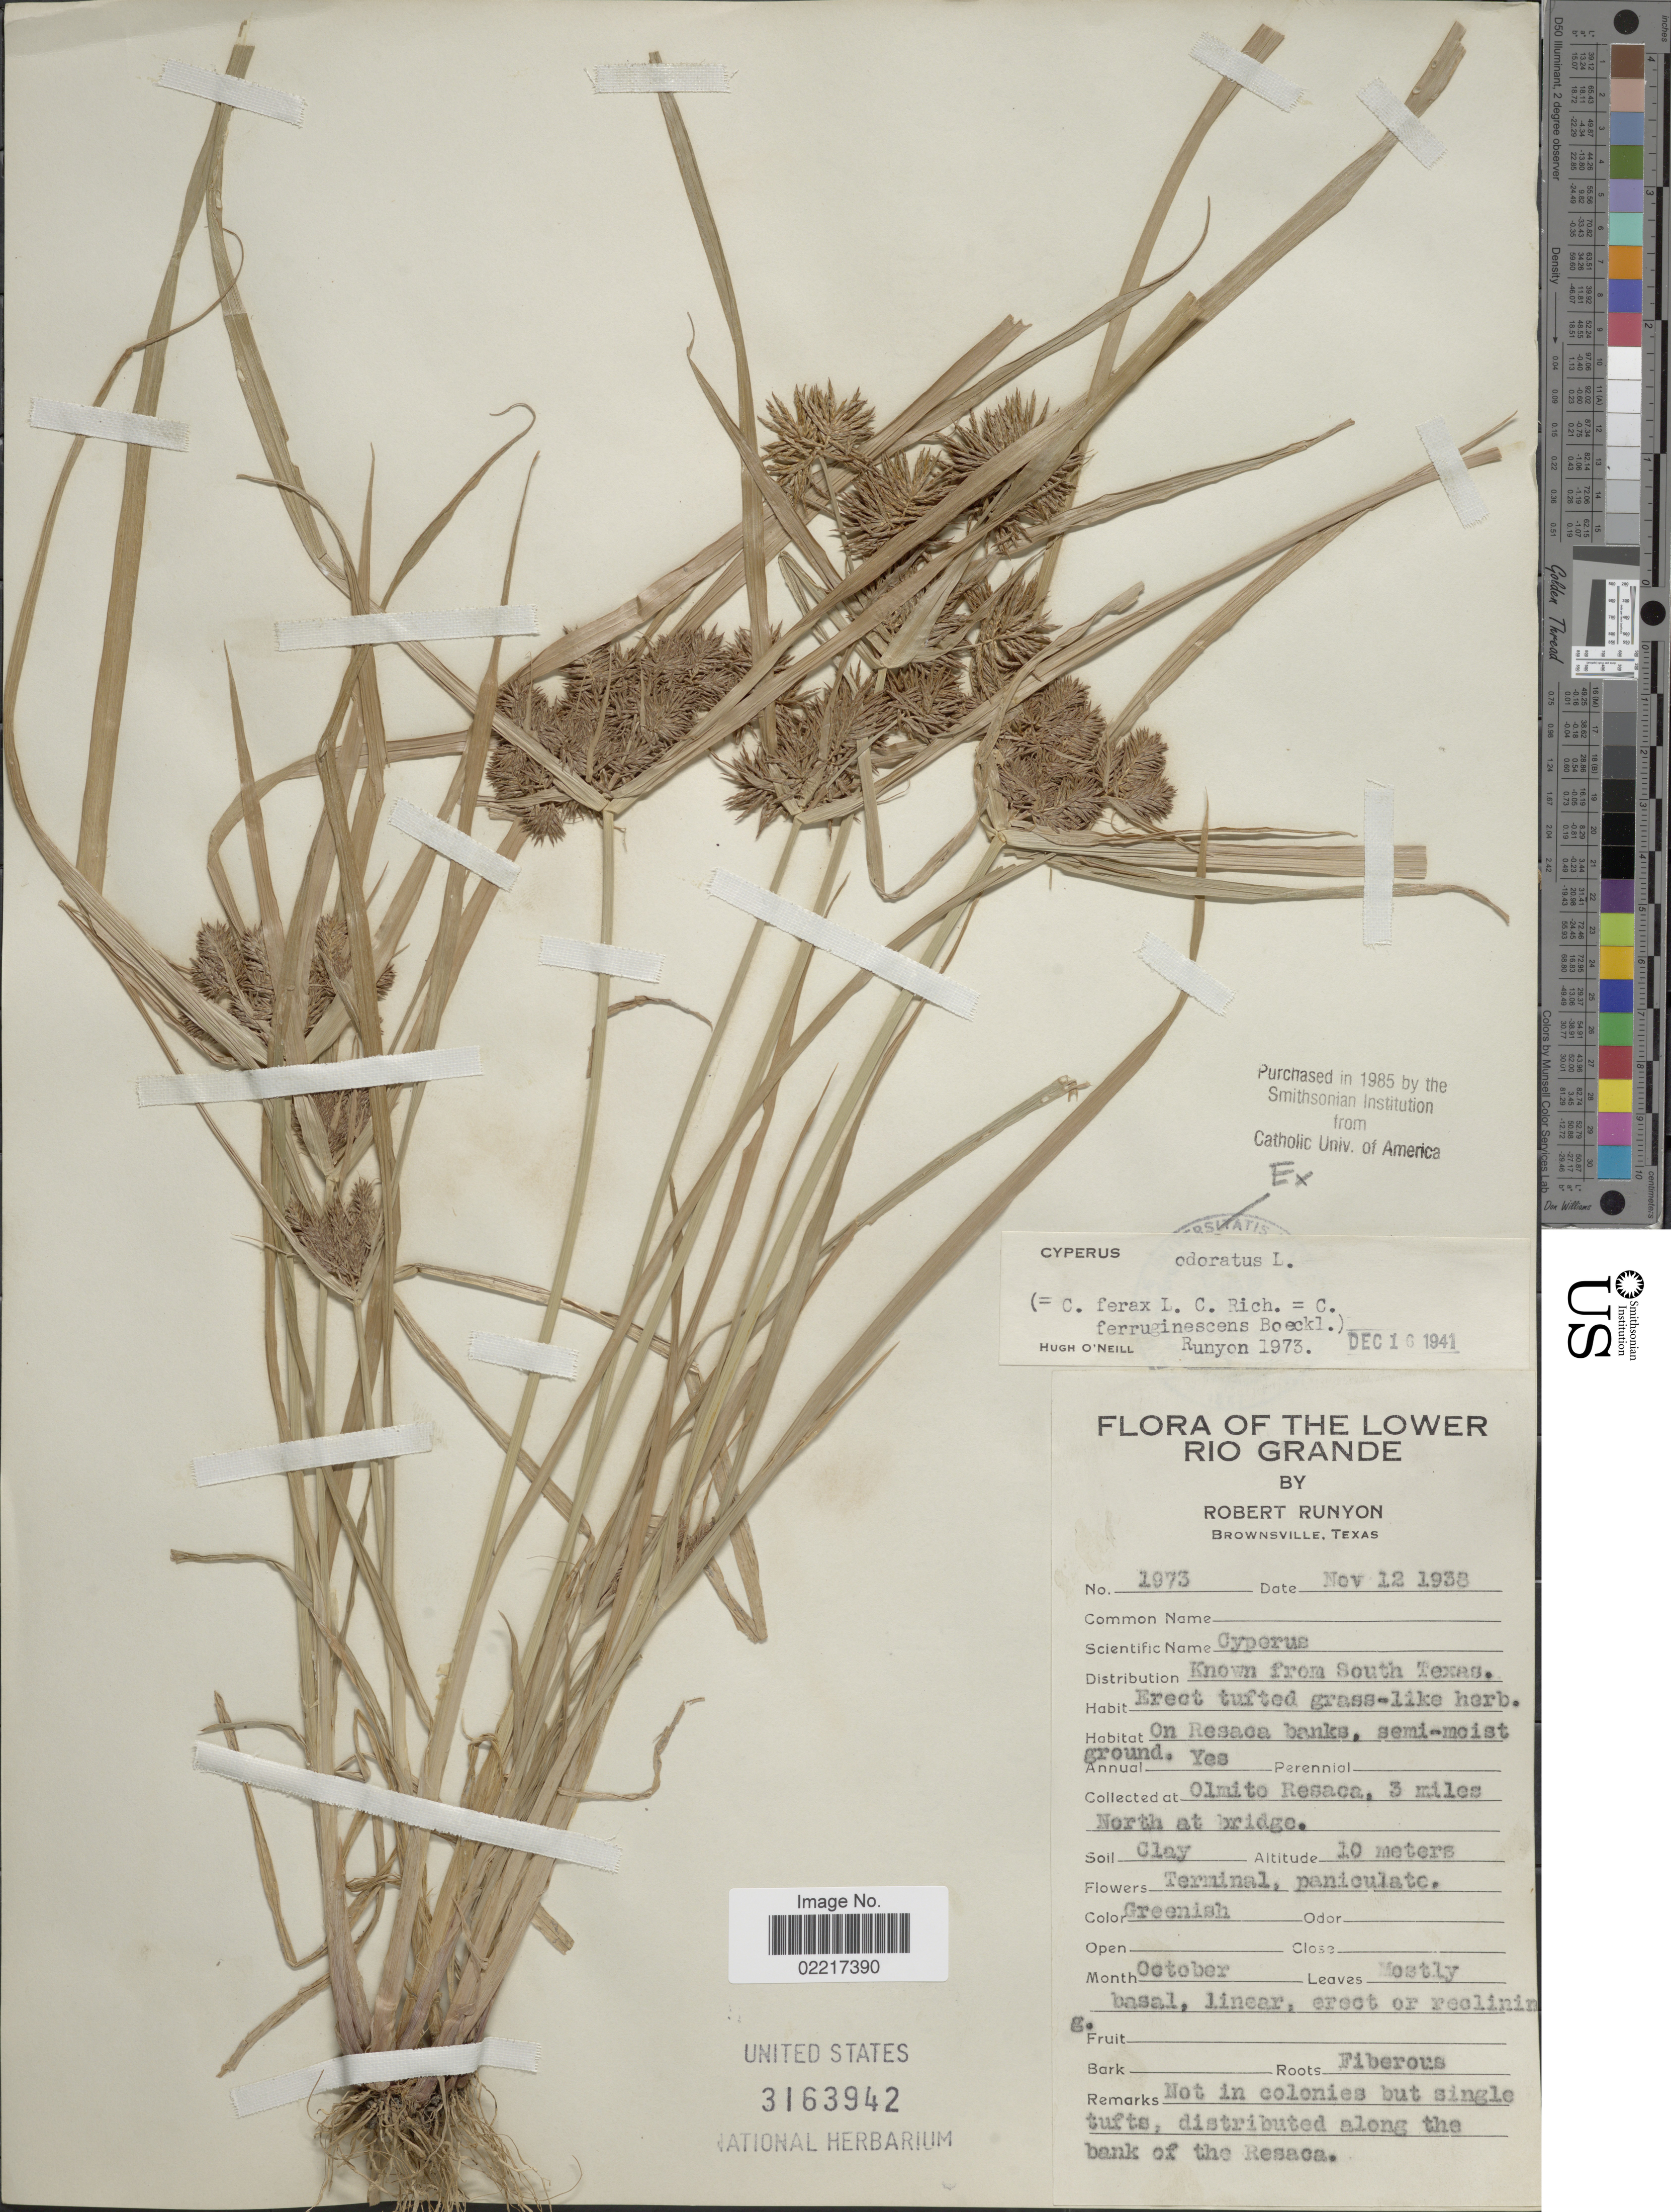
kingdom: Plantae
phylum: Tracheophyta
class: Liliopsida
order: Poales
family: Cyperaceae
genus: Cyperus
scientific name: Cyperus odoratus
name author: L.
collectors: R. Runyon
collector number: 1973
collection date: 1938-11-12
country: United States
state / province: Texas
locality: The Lower Rio Grande, Olmito Resaca, 3 miles North at bridge, along the bank of Resaca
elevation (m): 10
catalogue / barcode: US 3163942